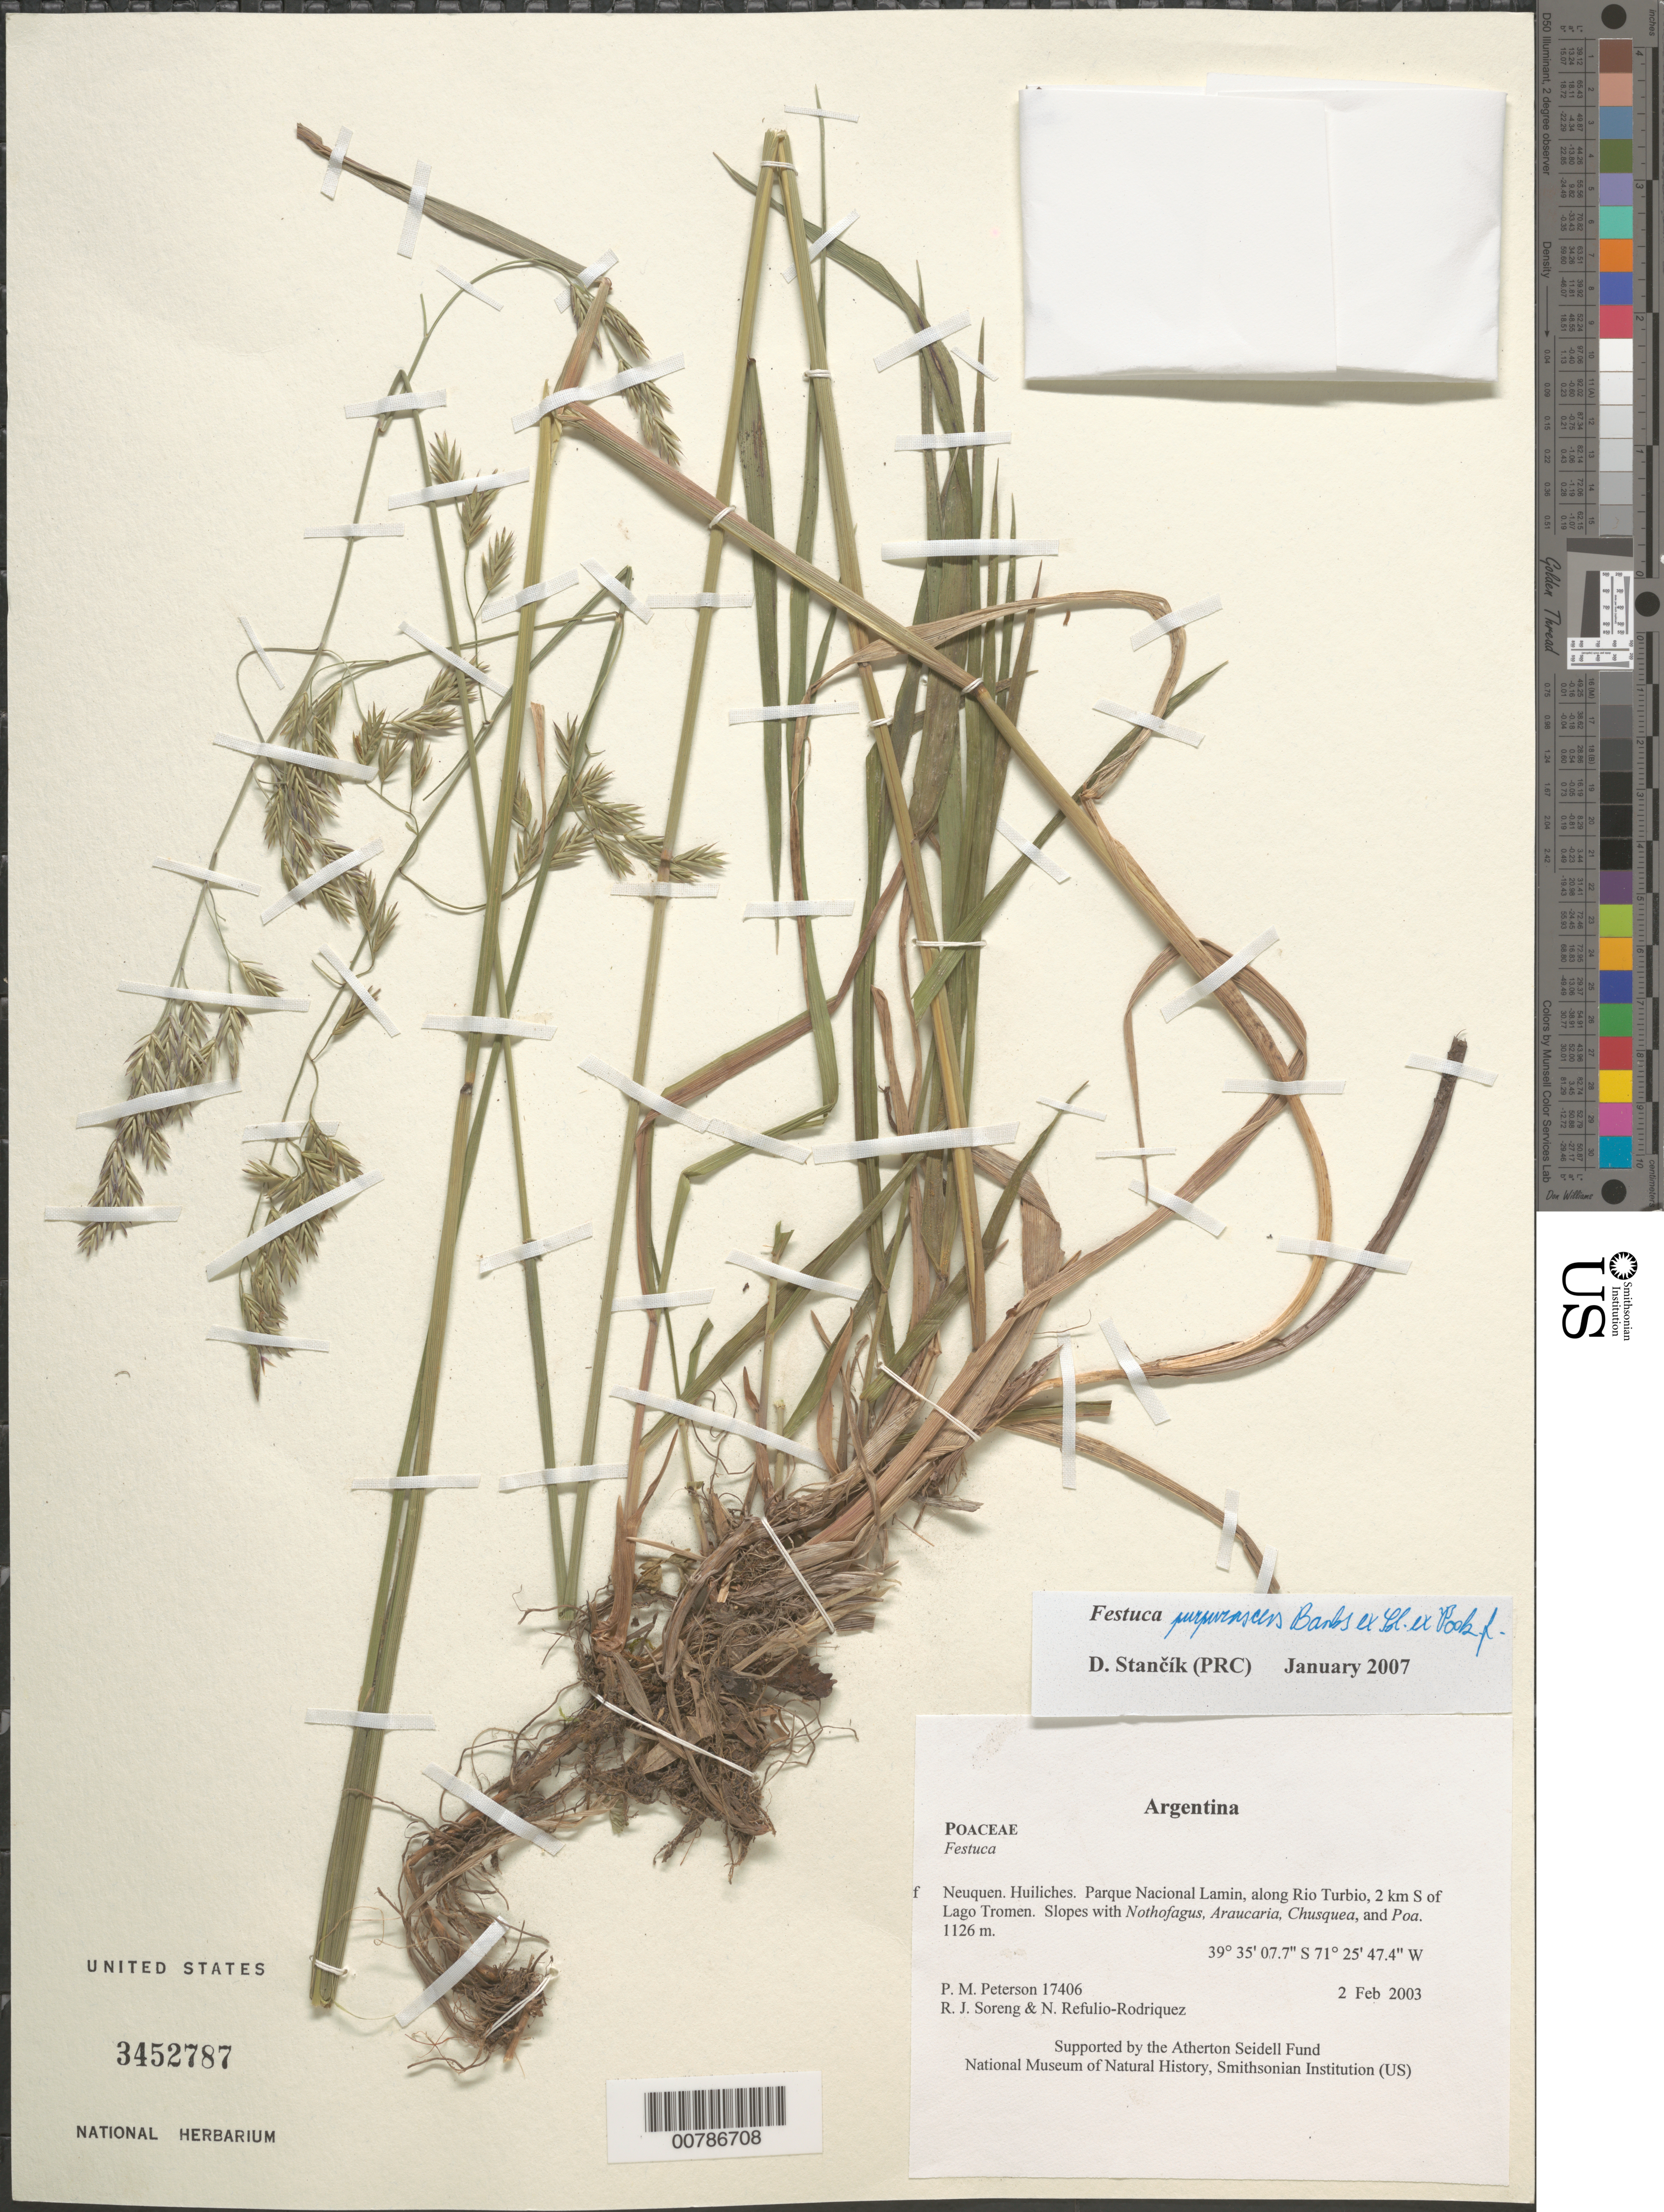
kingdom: Plantae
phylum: Tracheophyta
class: Liliopsida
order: Poales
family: Poaceae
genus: Festuca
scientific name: Festuca purpurascens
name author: Banks & Sol. ex Hook. f.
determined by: Stancik, D.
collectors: P. M. Peterson, R. J. Soreng & N. Refulio-Rodríguez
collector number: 17406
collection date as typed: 02 Feb 2003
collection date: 2003-02-02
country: Argentina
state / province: Neuquen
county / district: Huiliches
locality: Parque Nacional Lamin, along Rio Turbio, 2 km S of Lago Tromen. Slopes with Nothofagus, Araucaria, Chusquea, and Poa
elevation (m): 1126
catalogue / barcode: US 3452787